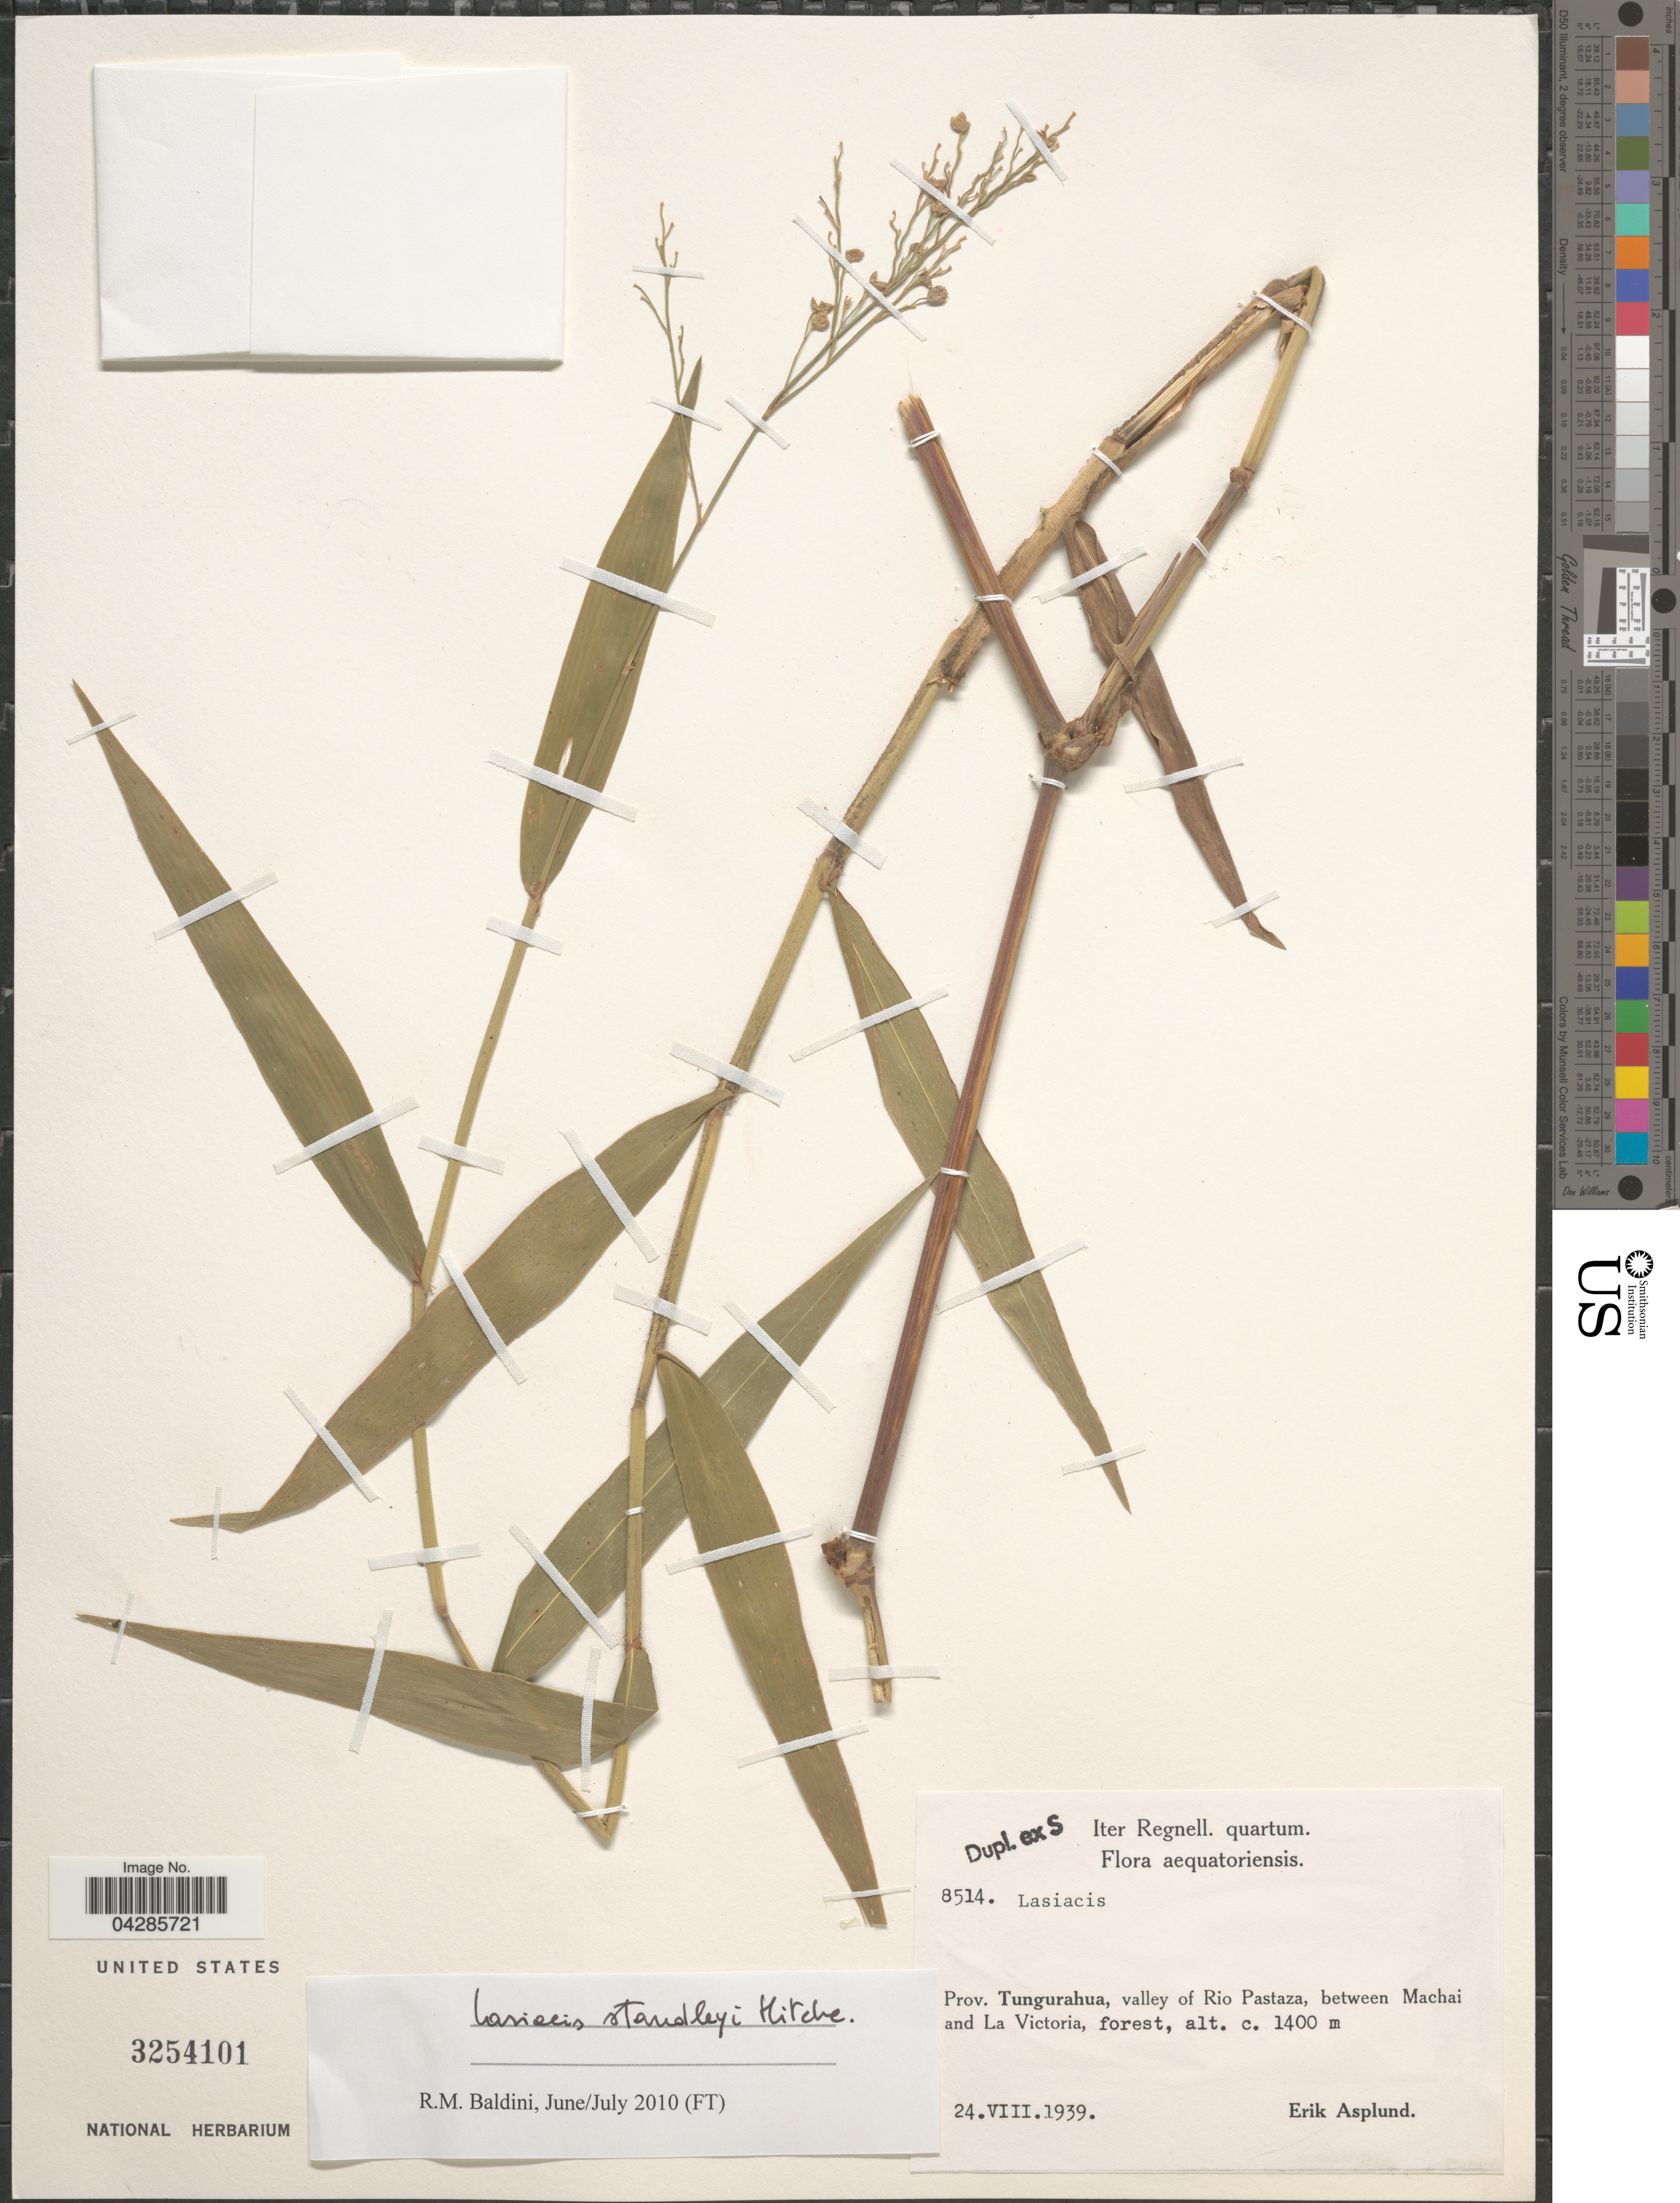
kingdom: Plantae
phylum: Tracheophyta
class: Liliopsida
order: Poales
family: Poaceae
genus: Lasiacis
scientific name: Lasiacis standleyi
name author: Hitchc.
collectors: E. Asplund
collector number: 8514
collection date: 1939-08-24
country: Ecuador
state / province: Tungurahua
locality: Iter Regnell. quartum. Valley of Rio Pastaza, between Machai and La Victoria.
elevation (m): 1400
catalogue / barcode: US 3254101